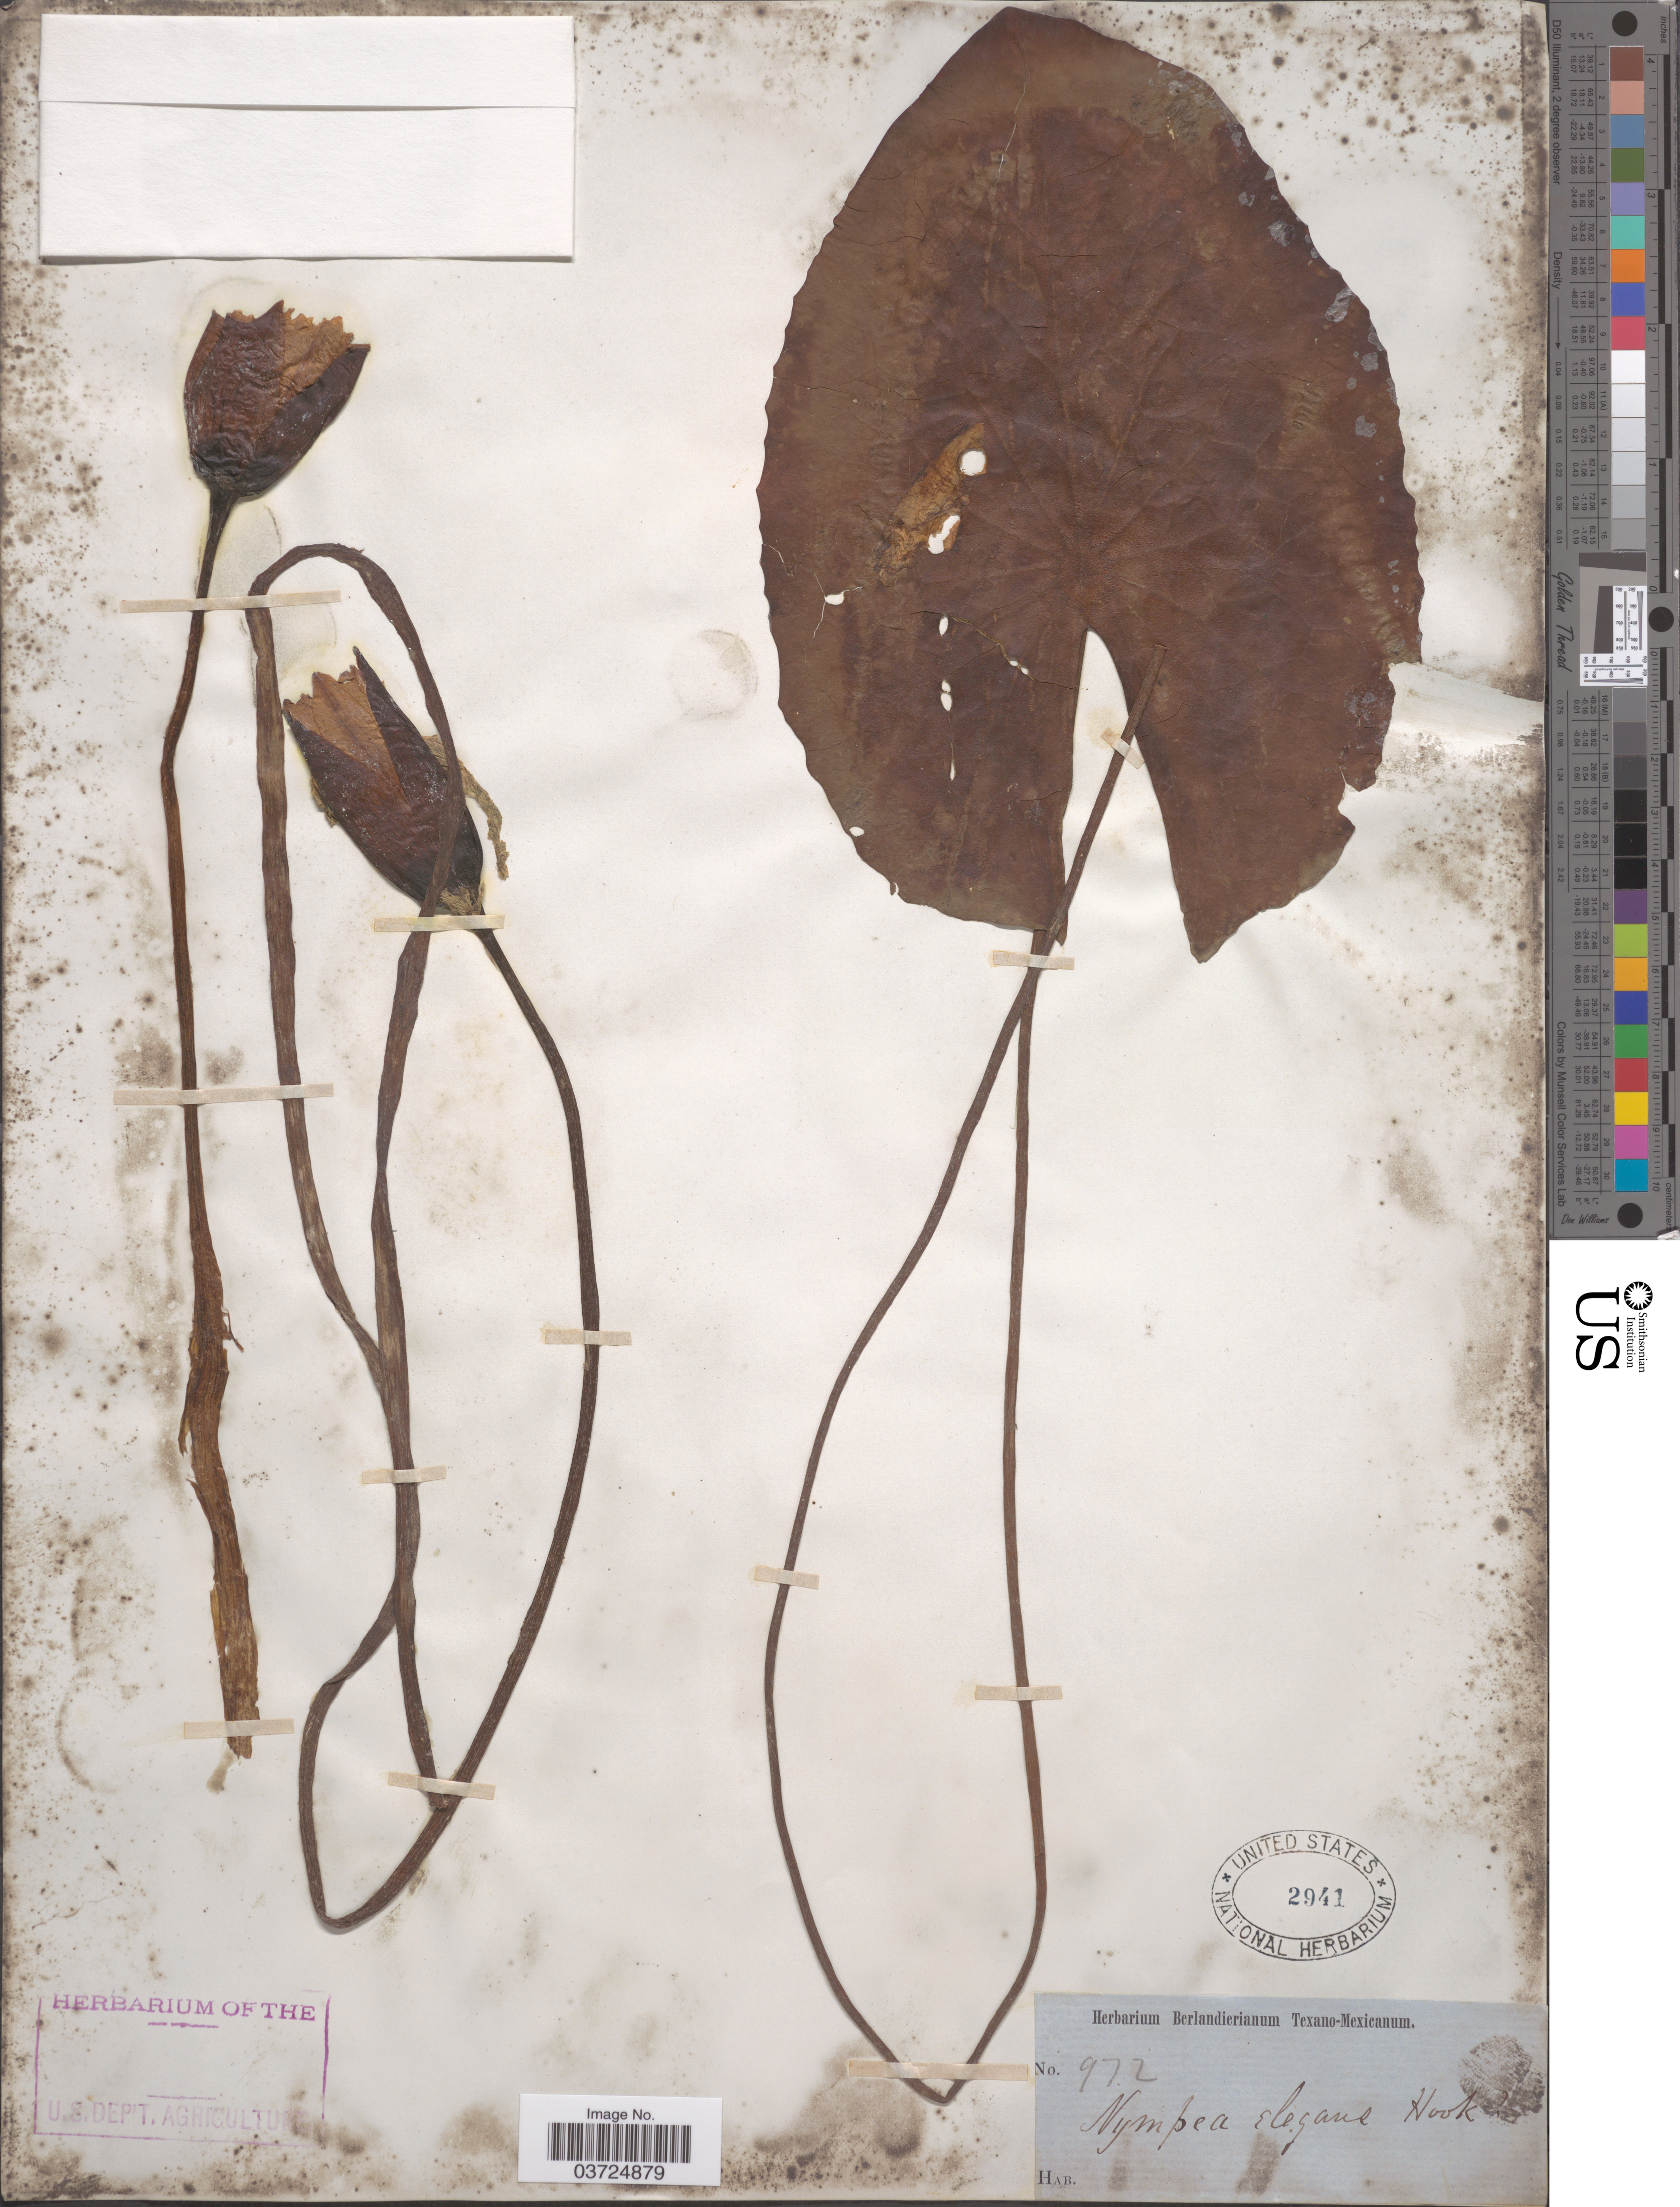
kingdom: Plantae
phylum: Tracheophyta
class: Magnoliopsida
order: Nymphaeales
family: Nymphaeaceae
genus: Nymphaea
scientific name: Nymphaea elegans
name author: Hook.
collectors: ex Herb. Berlandierianum Texano-Mexicanum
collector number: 972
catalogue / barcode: US 2941